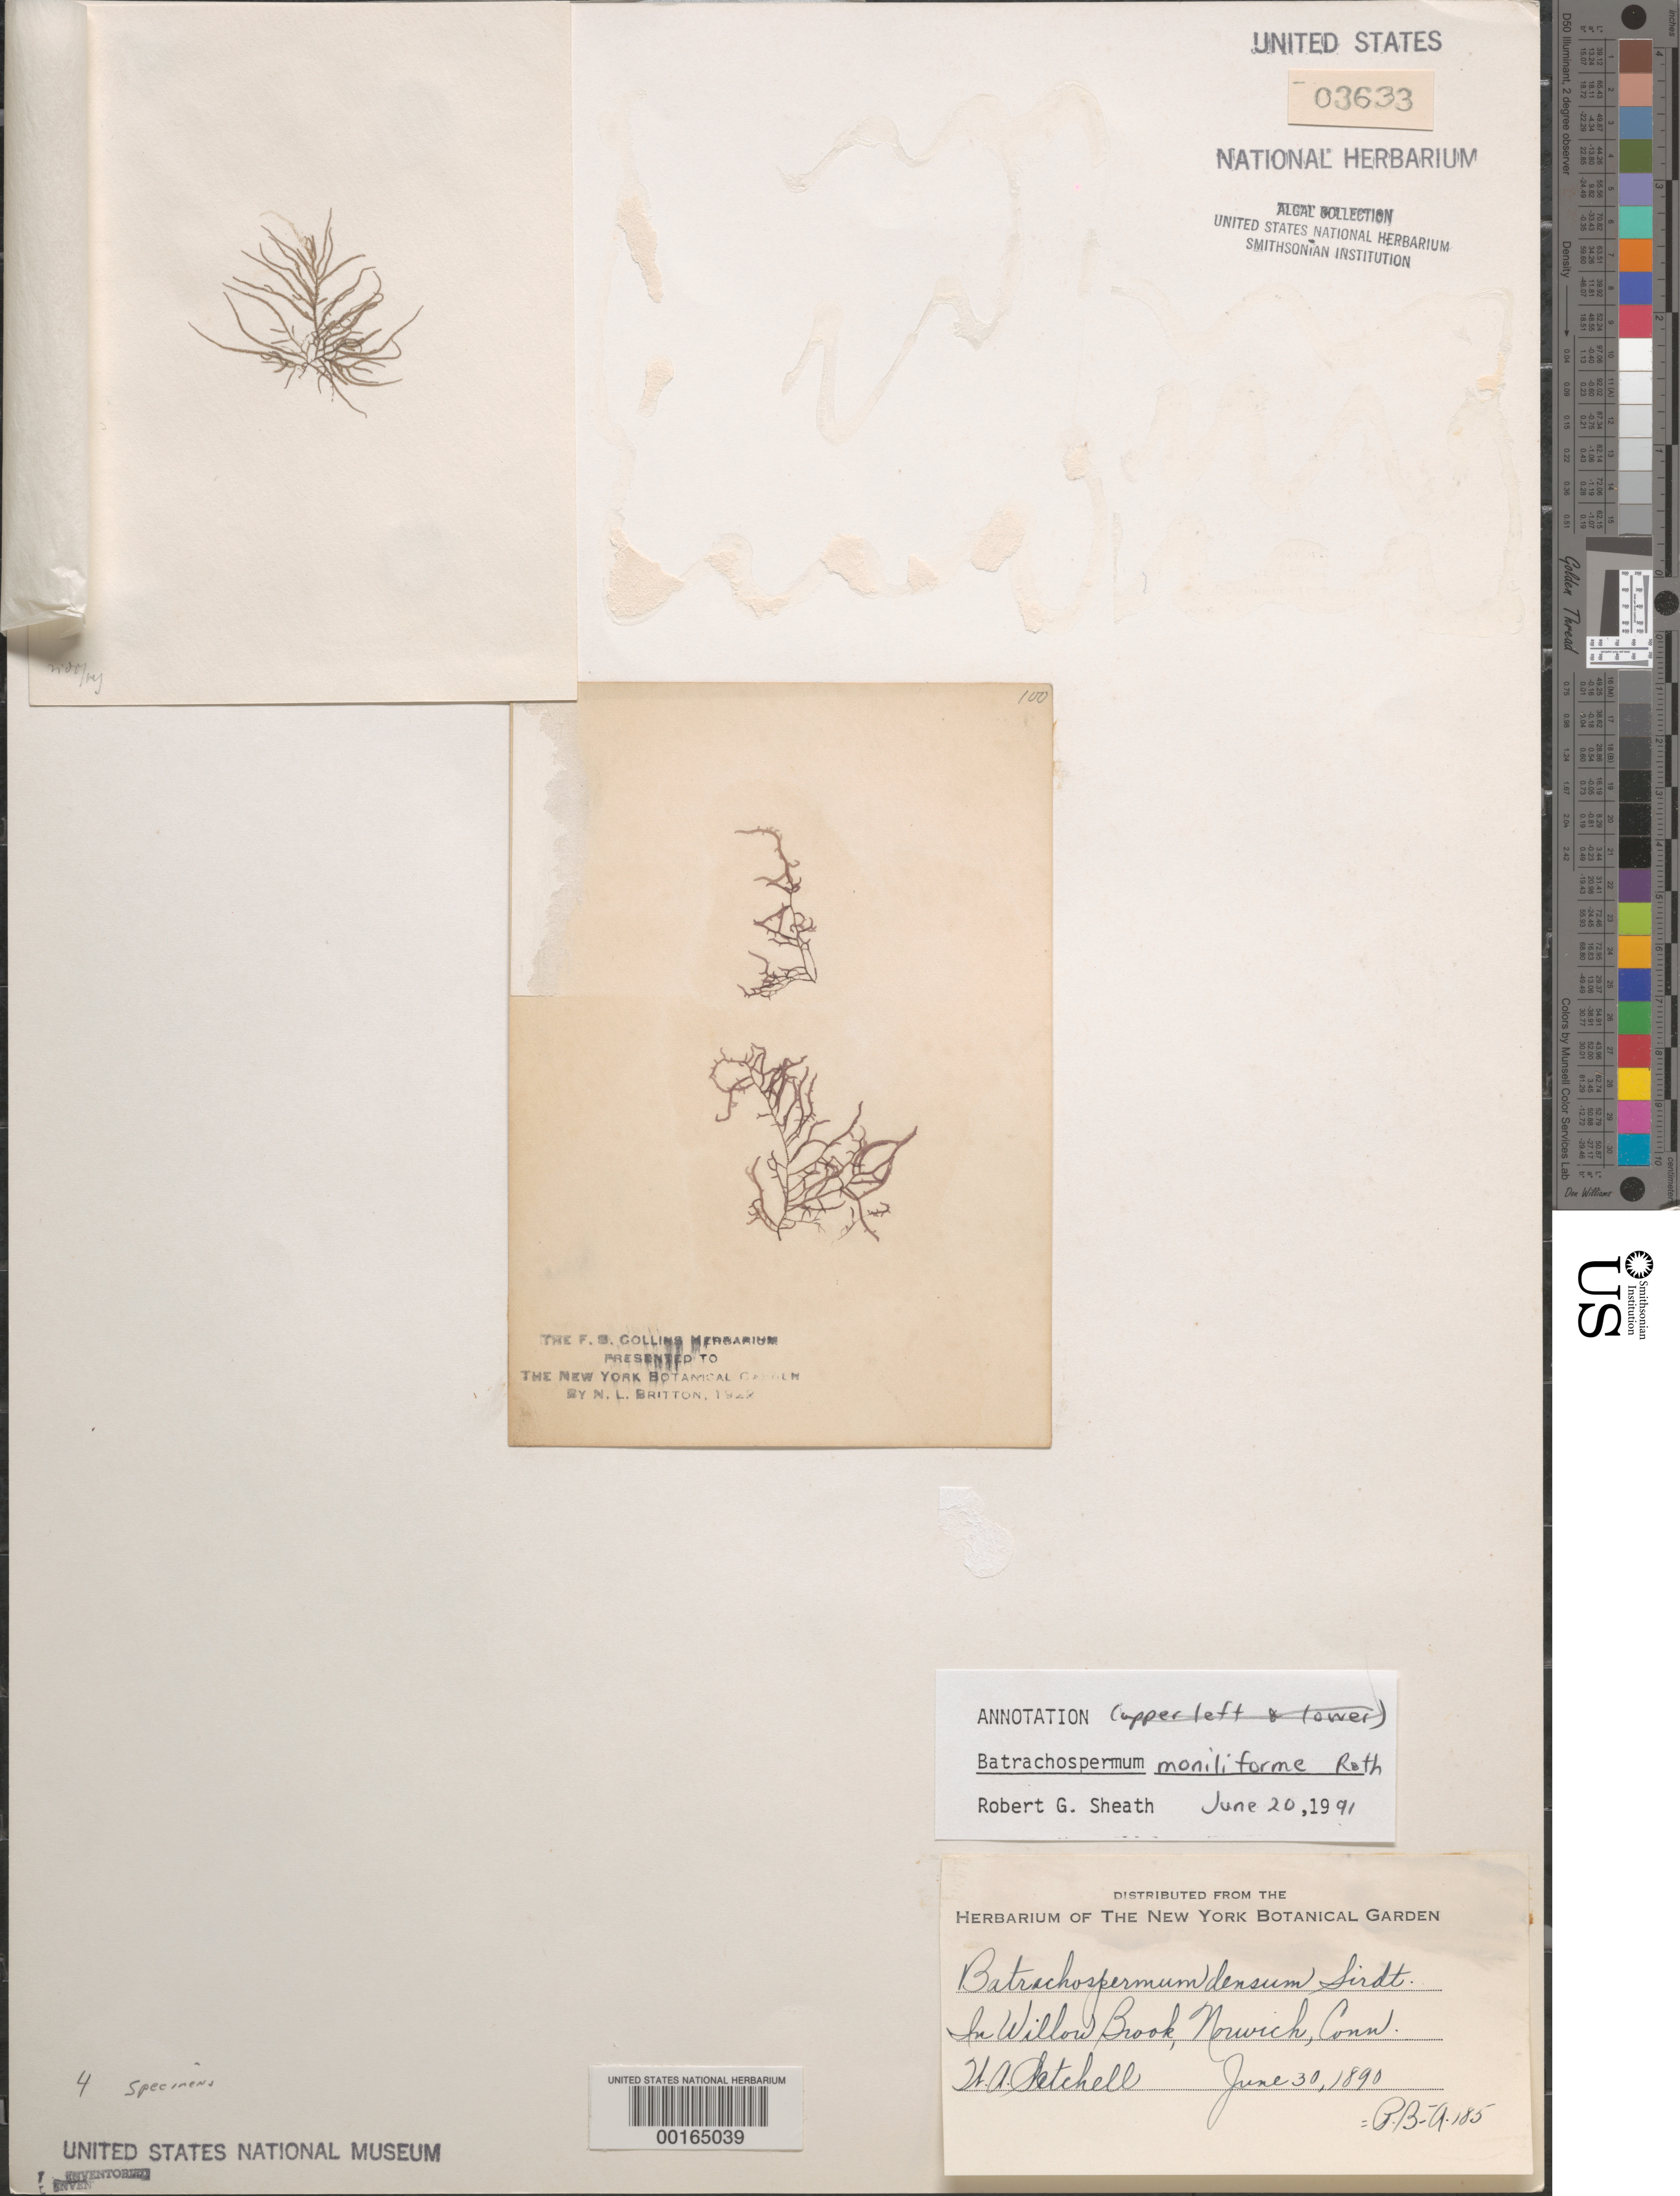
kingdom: Plantae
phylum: Rhodophyta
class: Florideophyceae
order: Batrachospermales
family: Batrachospermaceae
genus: Batrachospermum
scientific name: Batrachospermum gelatinosum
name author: (L.) DC.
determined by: Algae name updating Project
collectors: W. Setchell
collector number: PB-A 185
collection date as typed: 30 Jun 1890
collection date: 1890-06-30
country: United States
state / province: Connecticut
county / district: New London County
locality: Willow Brook, Norwich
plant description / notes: Collins, Holden & Setchell, Phycotheca Boreali-Americana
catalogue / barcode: US 3633